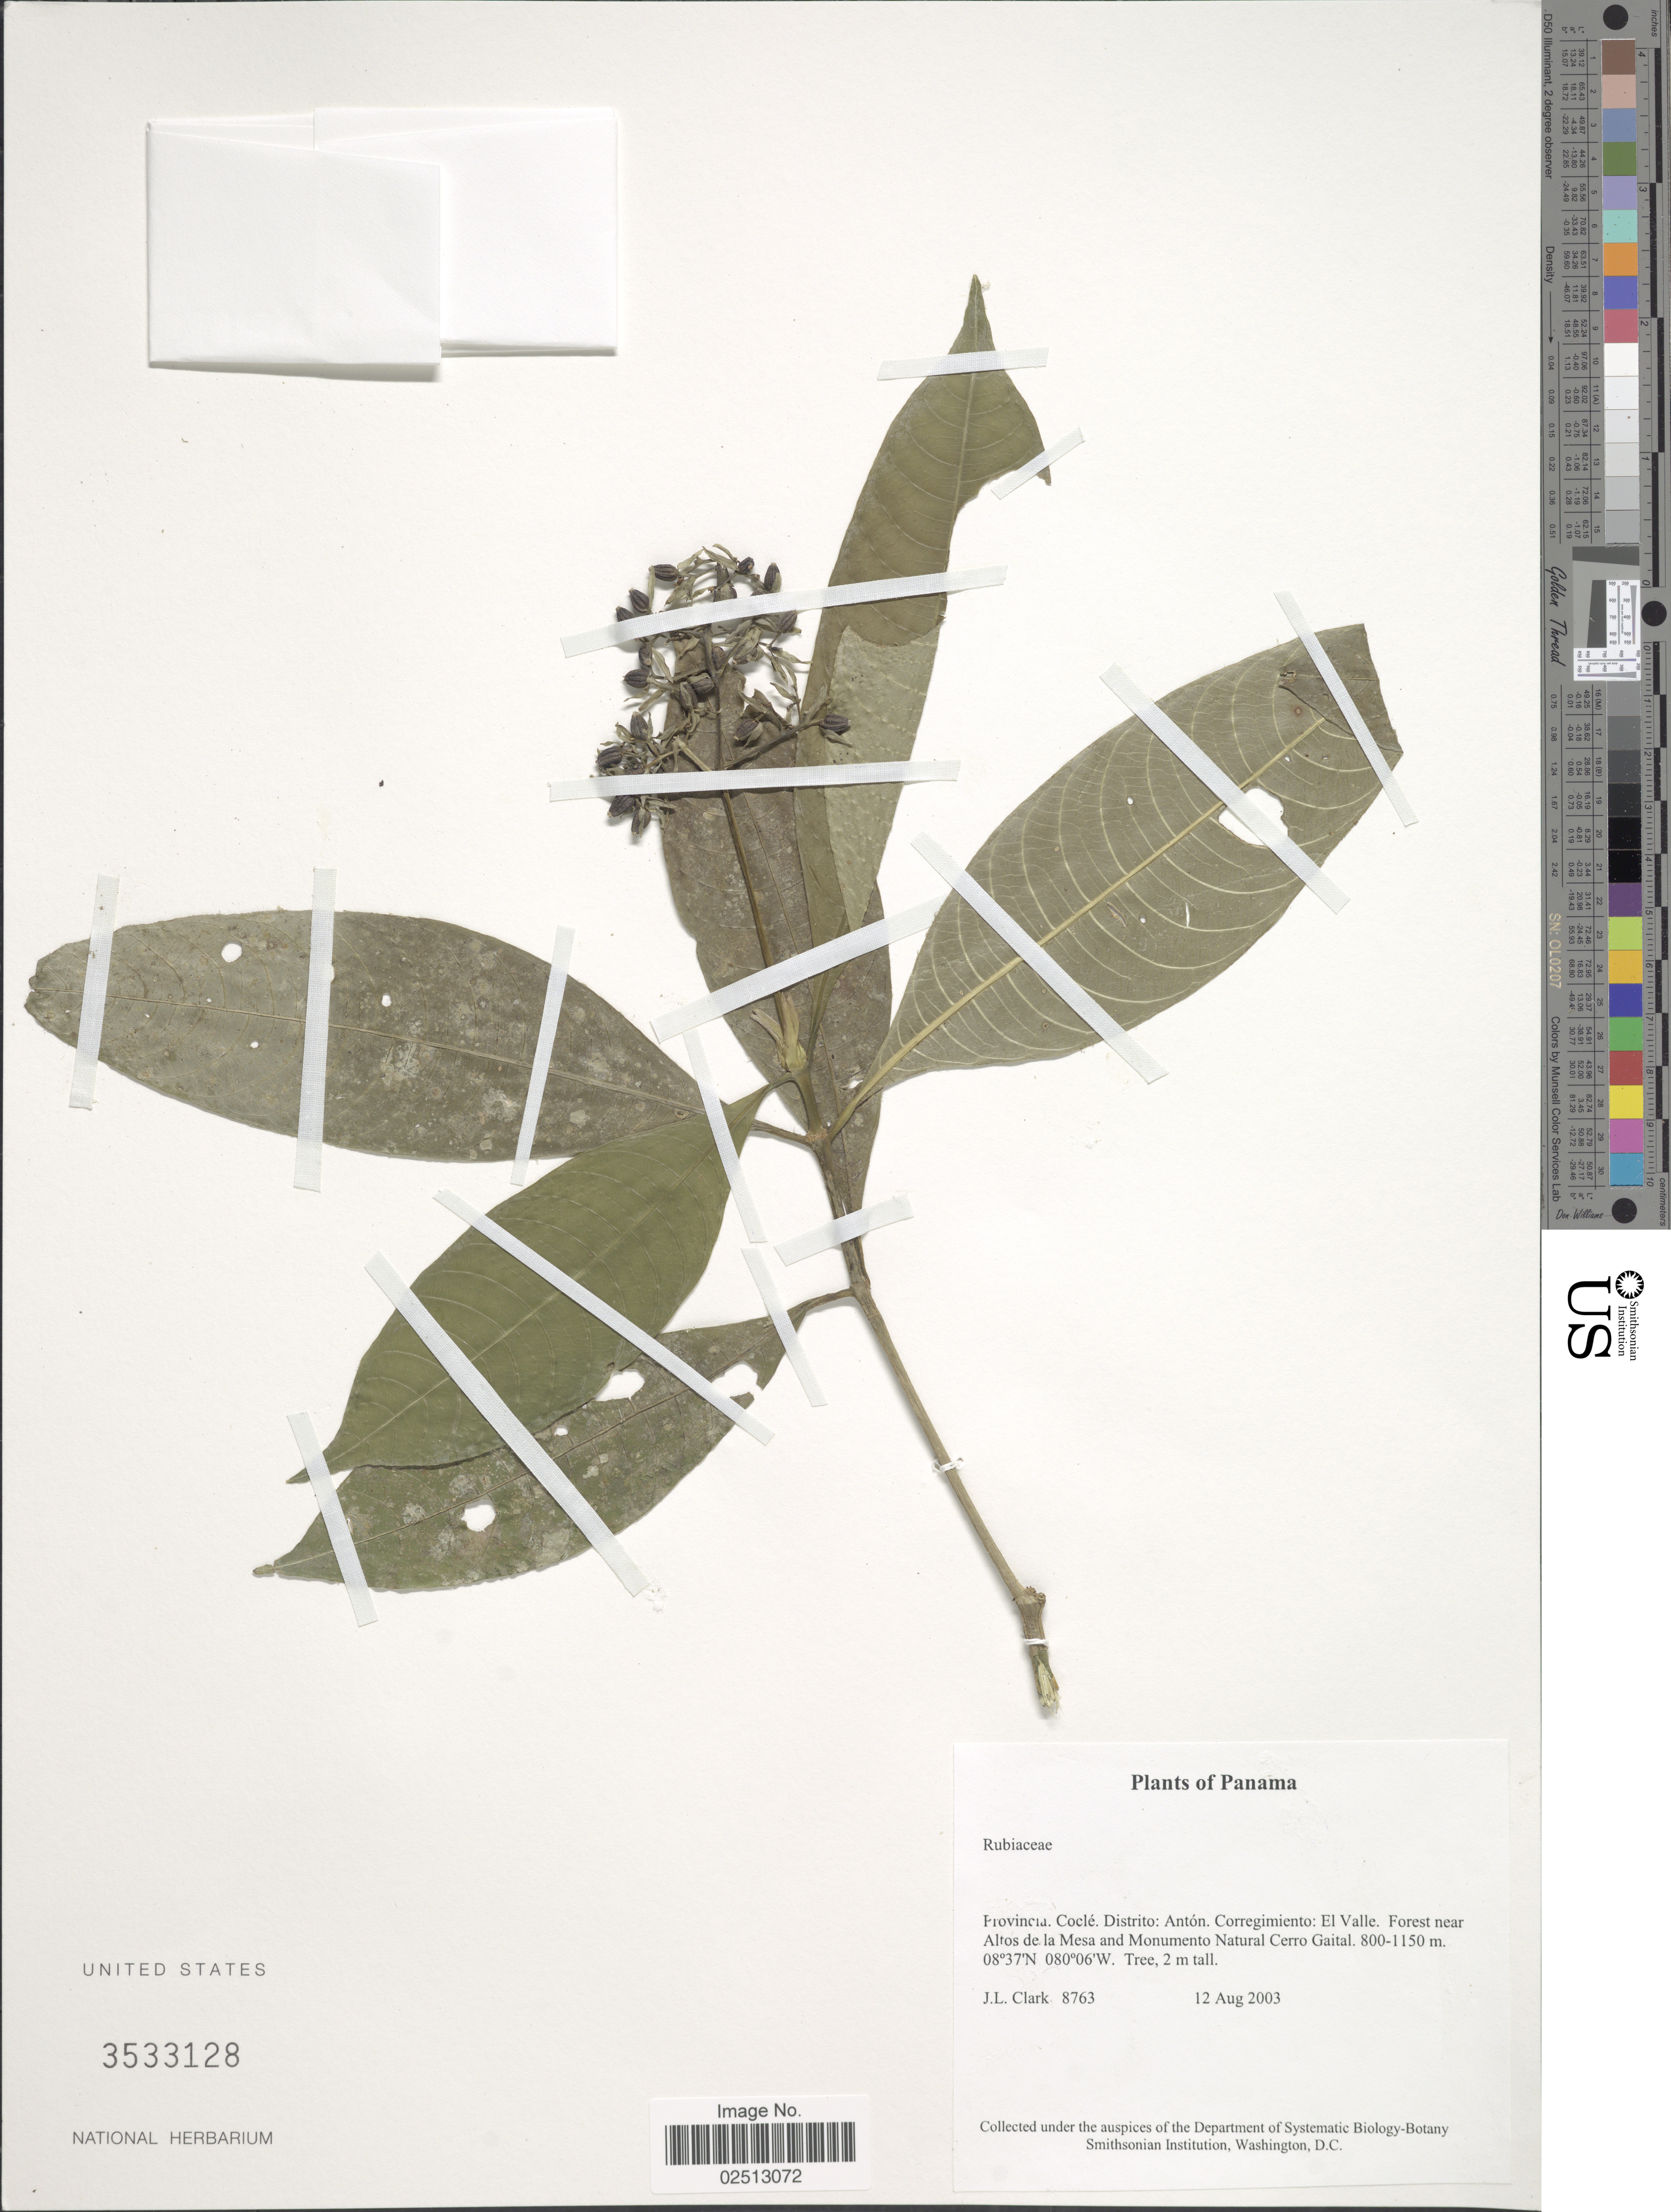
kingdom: Plantae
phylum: Tracheophyta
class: Magnoliopsida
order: Gentianales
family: Rubiaceae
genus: Psychotria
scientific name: Psychotria sp.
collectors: J. L. Clark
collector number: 8763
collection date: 2003-08-12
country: Panama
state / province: Coclé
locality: Provincia. Cocle. Distrito: Anton. Corregimiento: El Valle. Forest near Altos de la Mesa and Monumento Natural Cerro Gaital.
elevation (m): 800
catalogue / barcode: US 3533128